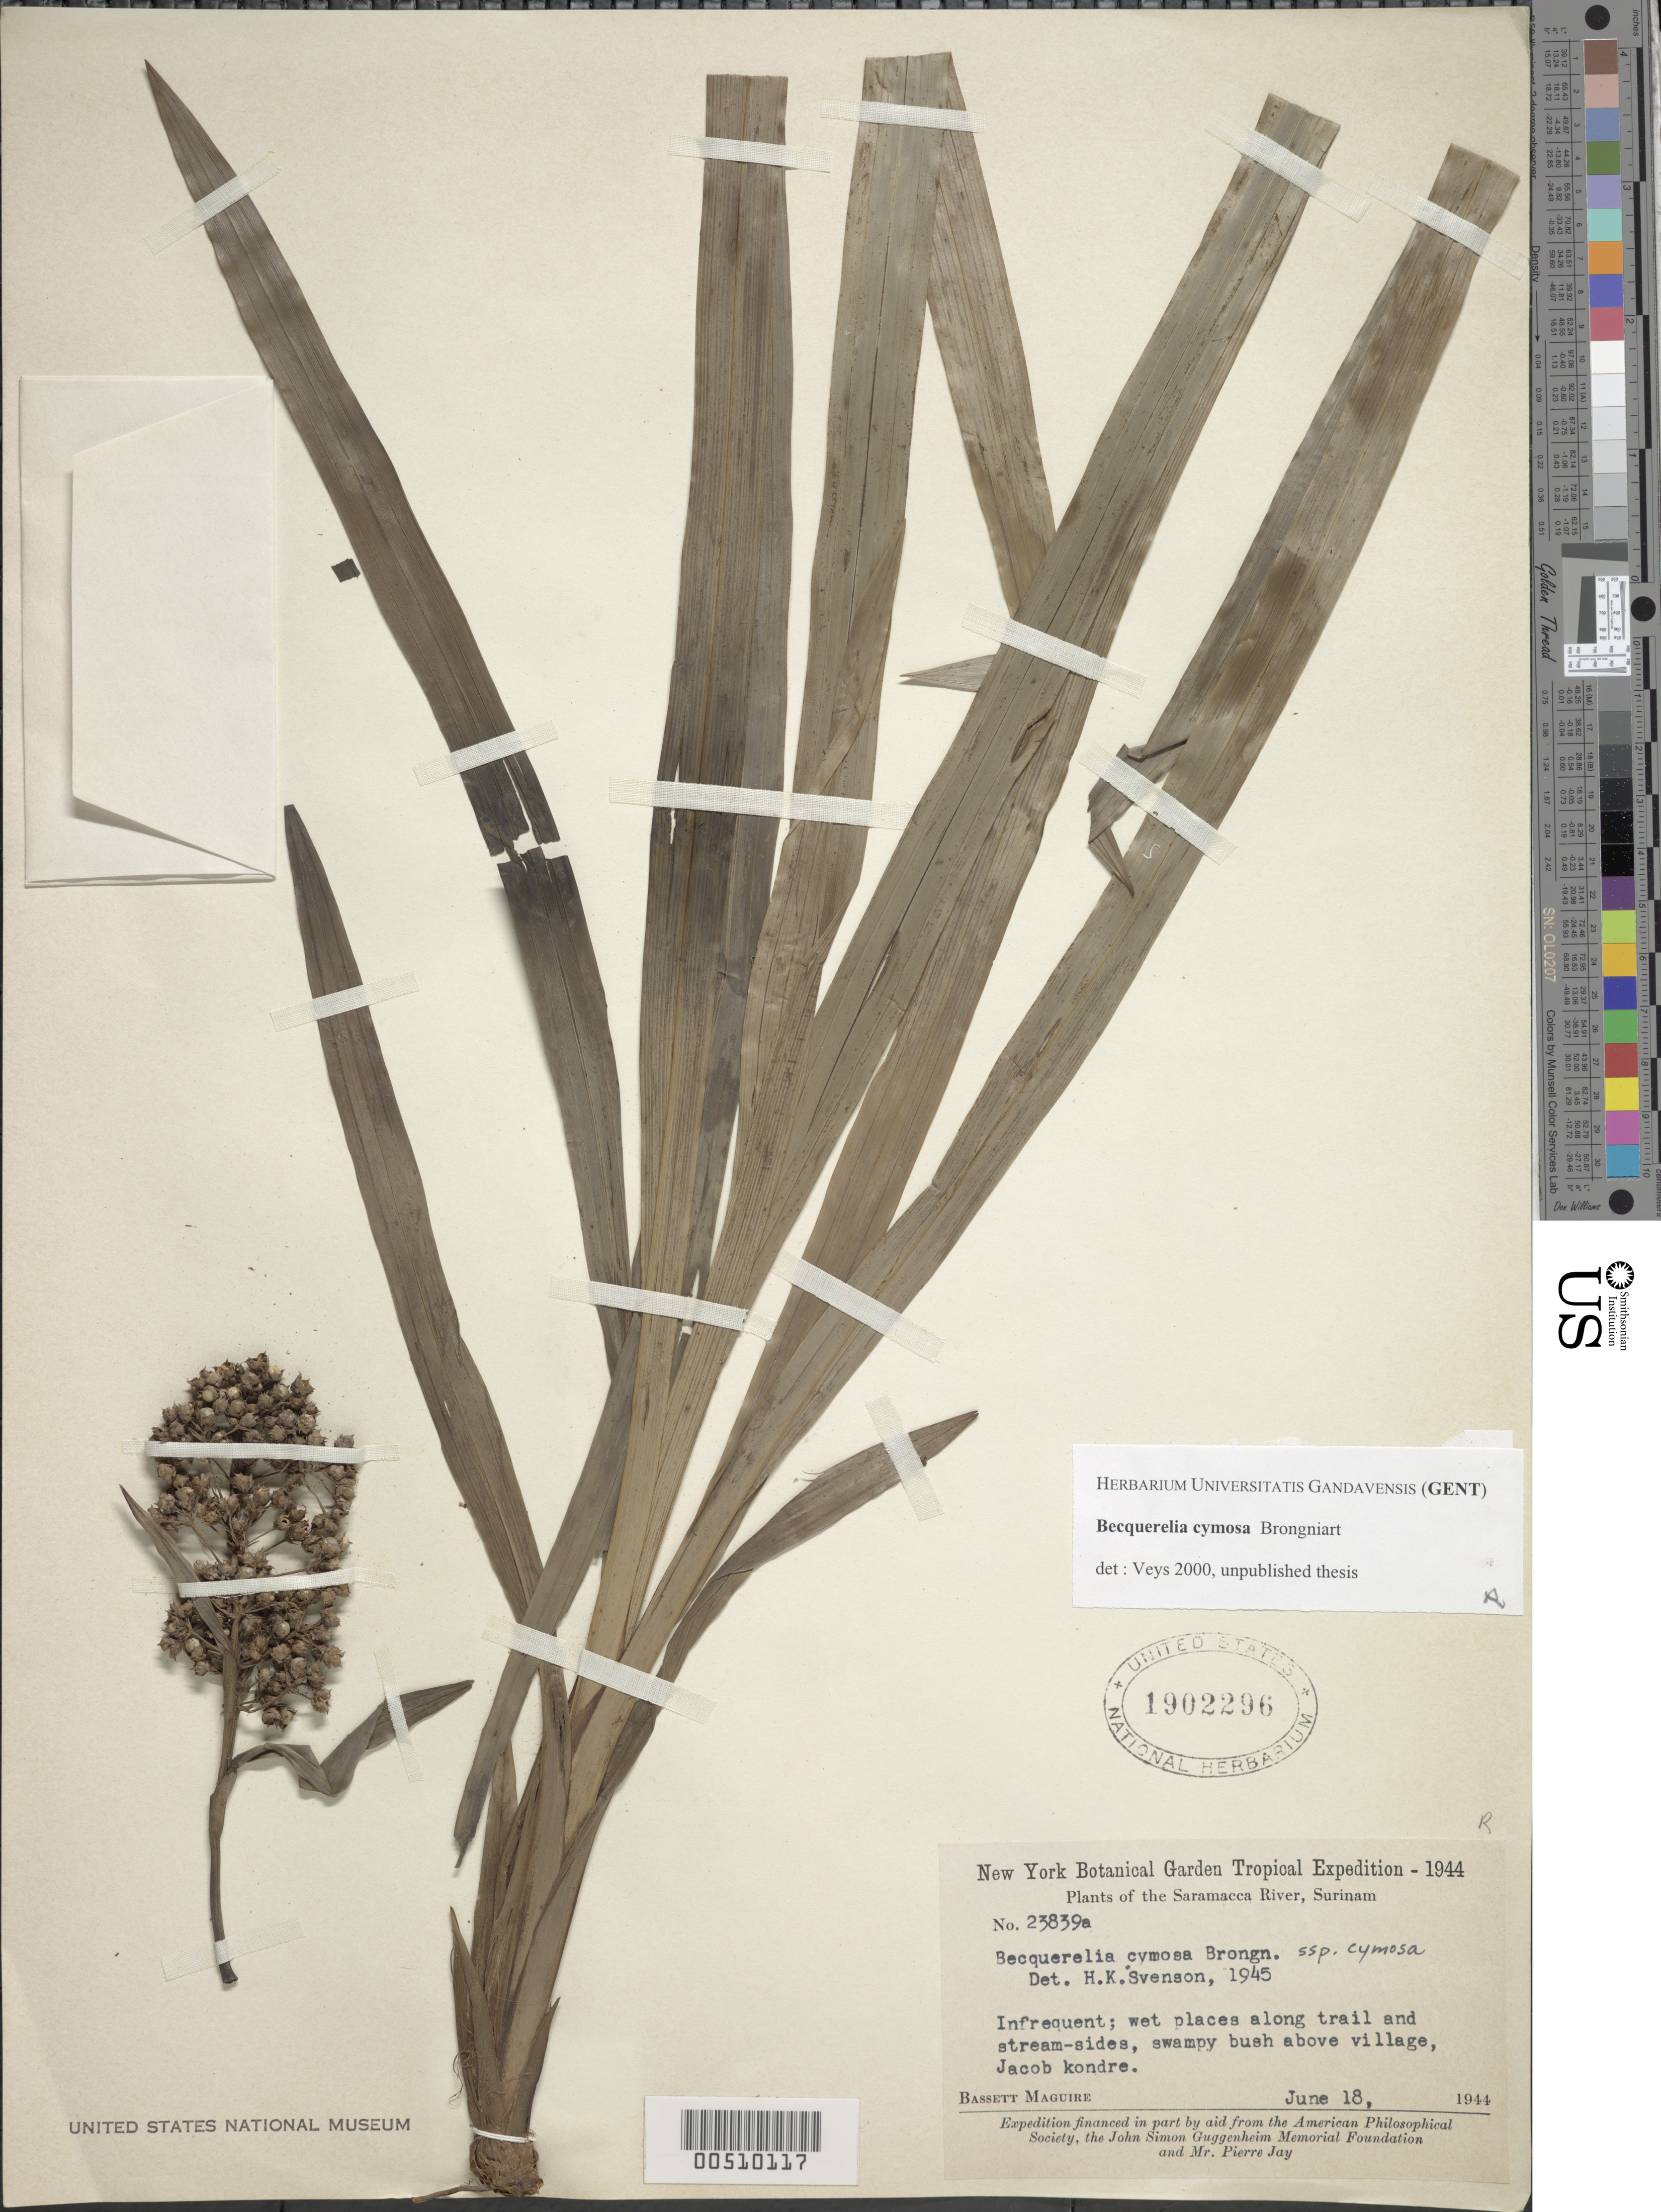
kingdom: Plantae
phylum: Tracheophyta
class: Liliopsida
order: Poales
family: Cyperaceae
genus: Becquerelia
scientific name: Becquerelia cymosa subsp. cymosa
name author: Brongn.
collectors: B. Maguire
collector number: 23839a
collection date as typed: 18 Jun 1944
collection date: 1944-06-18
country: Suriname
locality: Saramacca River, swampy bush above village, Jacob kondre.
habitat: wet places along trail and stream-sides.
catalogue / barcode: US 1902296